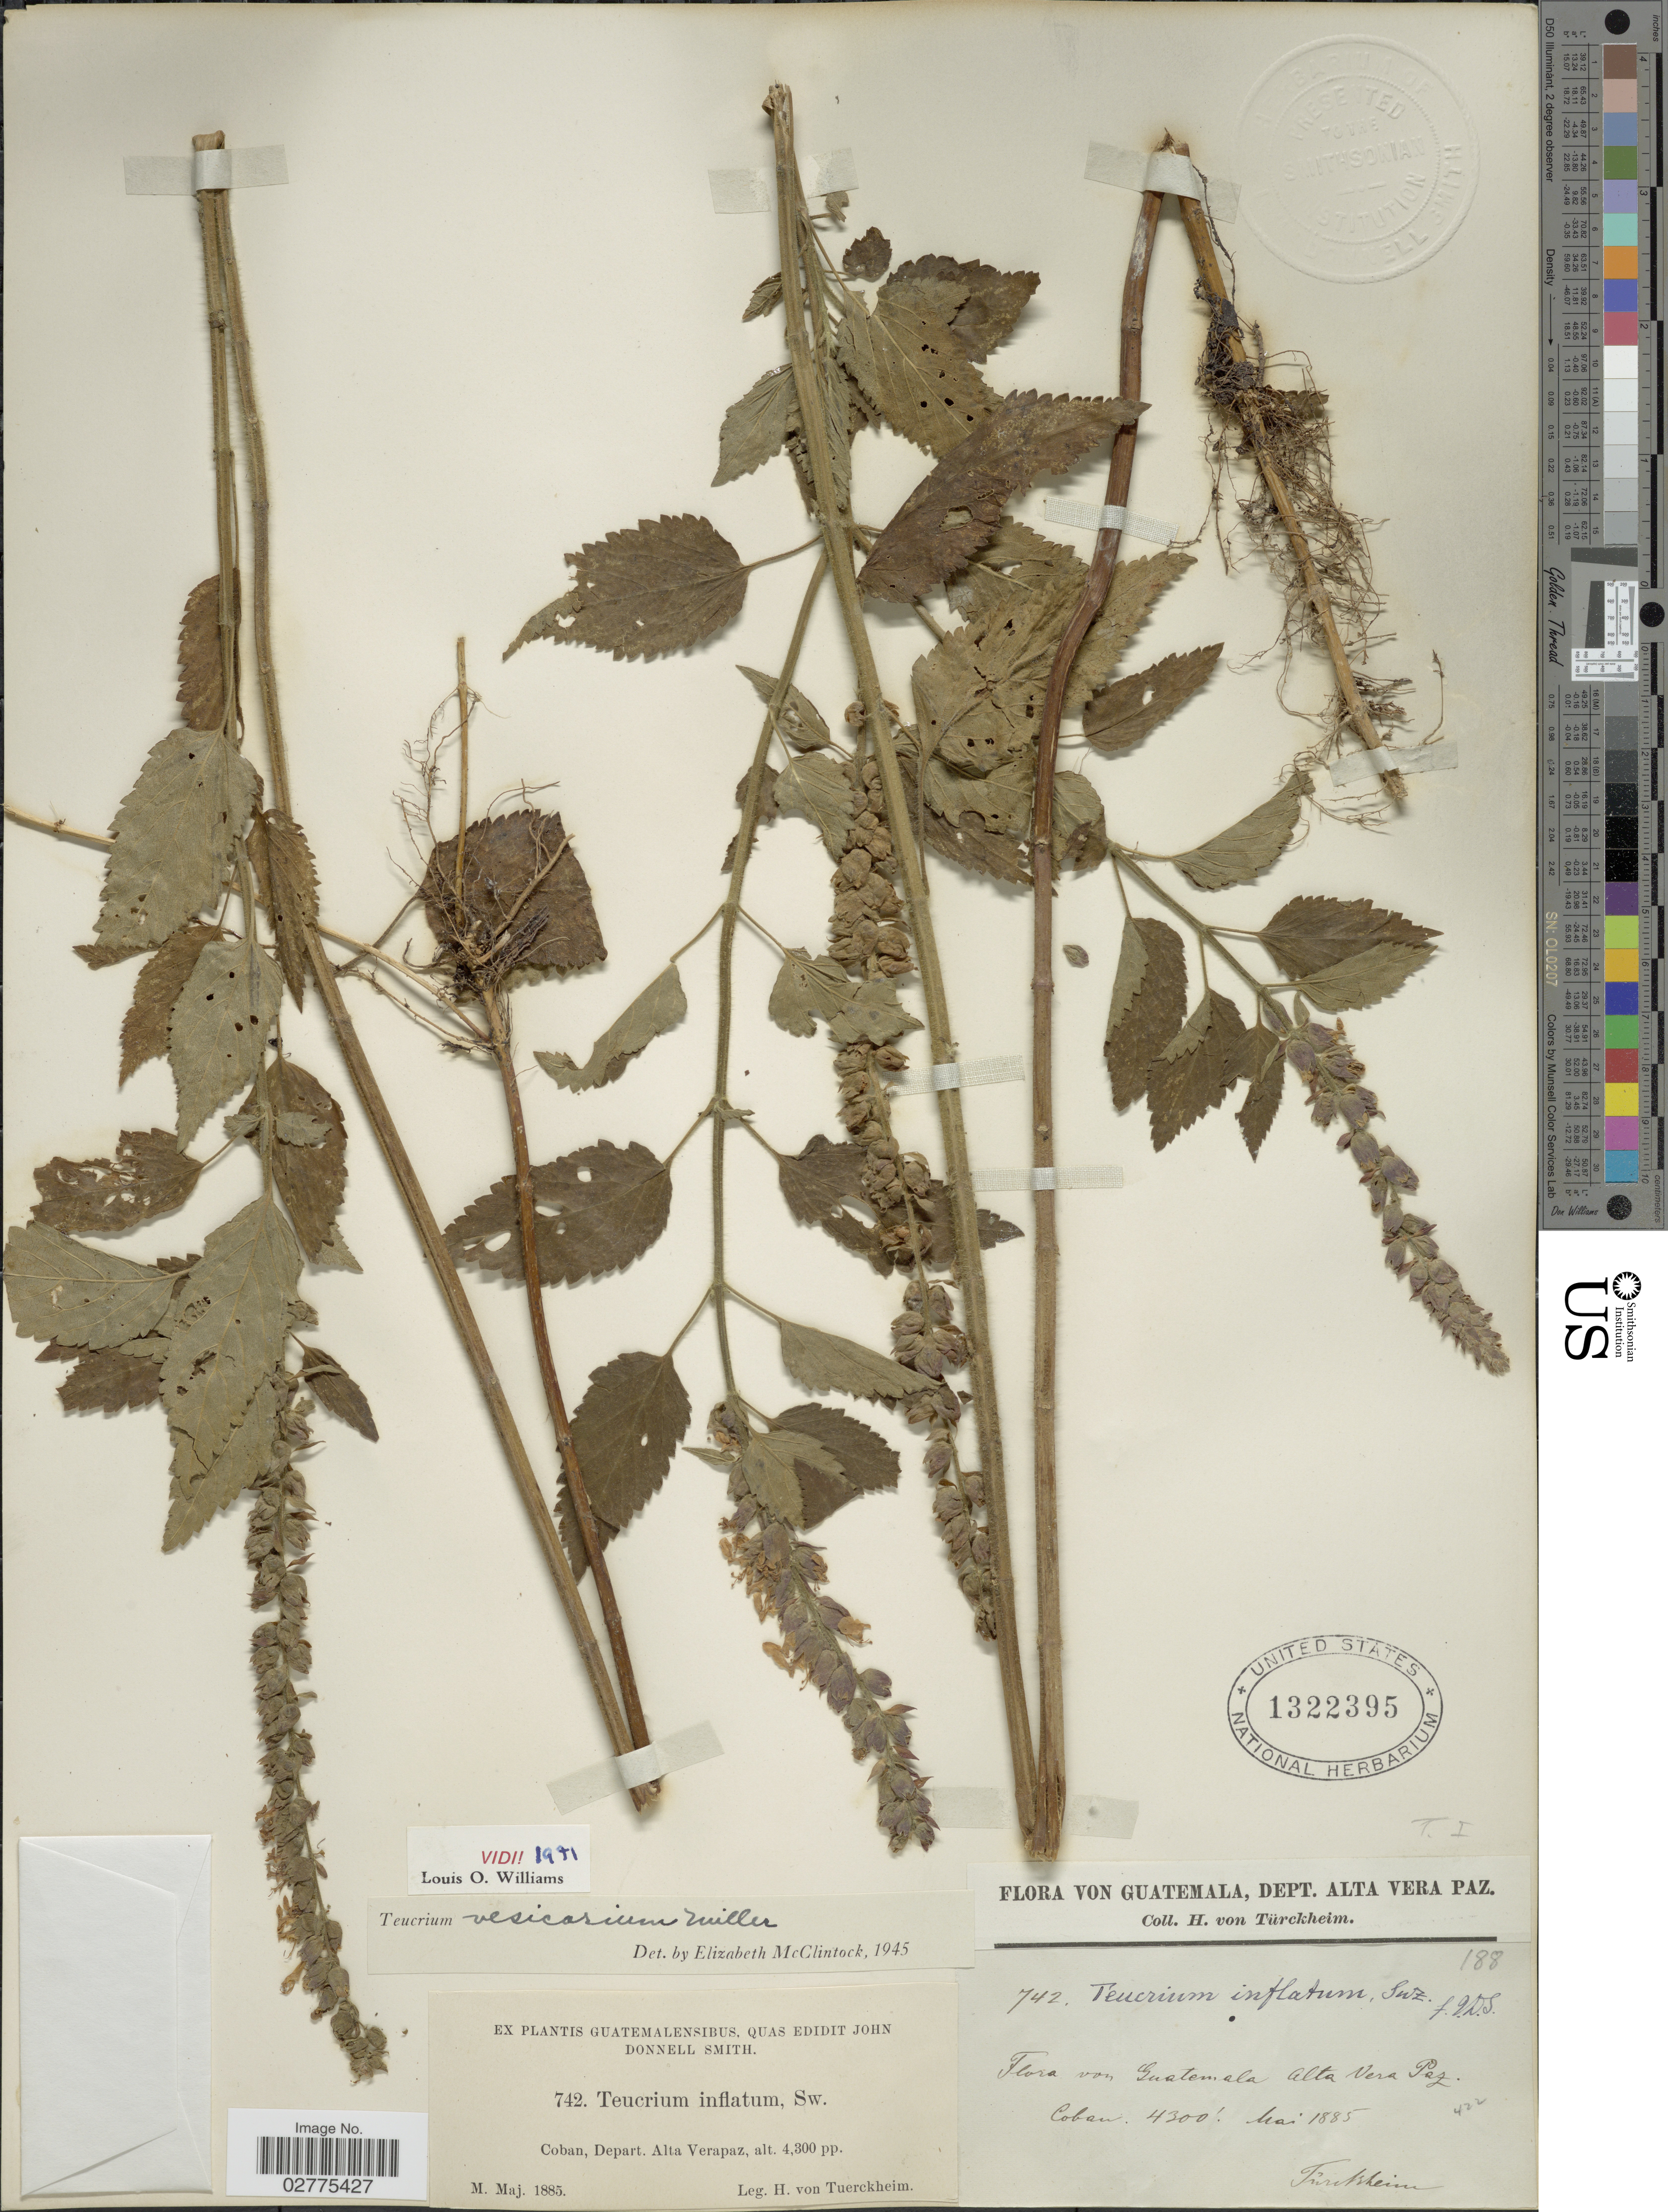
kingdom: Plantae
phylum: Tracheophyta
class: Magnoliopsida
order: Lamiales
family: Lamiaceae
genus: Teucrium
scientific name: Teucrium vesicarium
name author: Mill.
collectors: H. von Türckheim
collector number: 742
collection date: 1885-05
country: Guatemala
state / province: Alta Verapaz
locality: Coban, Depart. Alta Verapaz.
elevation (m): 1311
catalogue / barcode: US 1322395